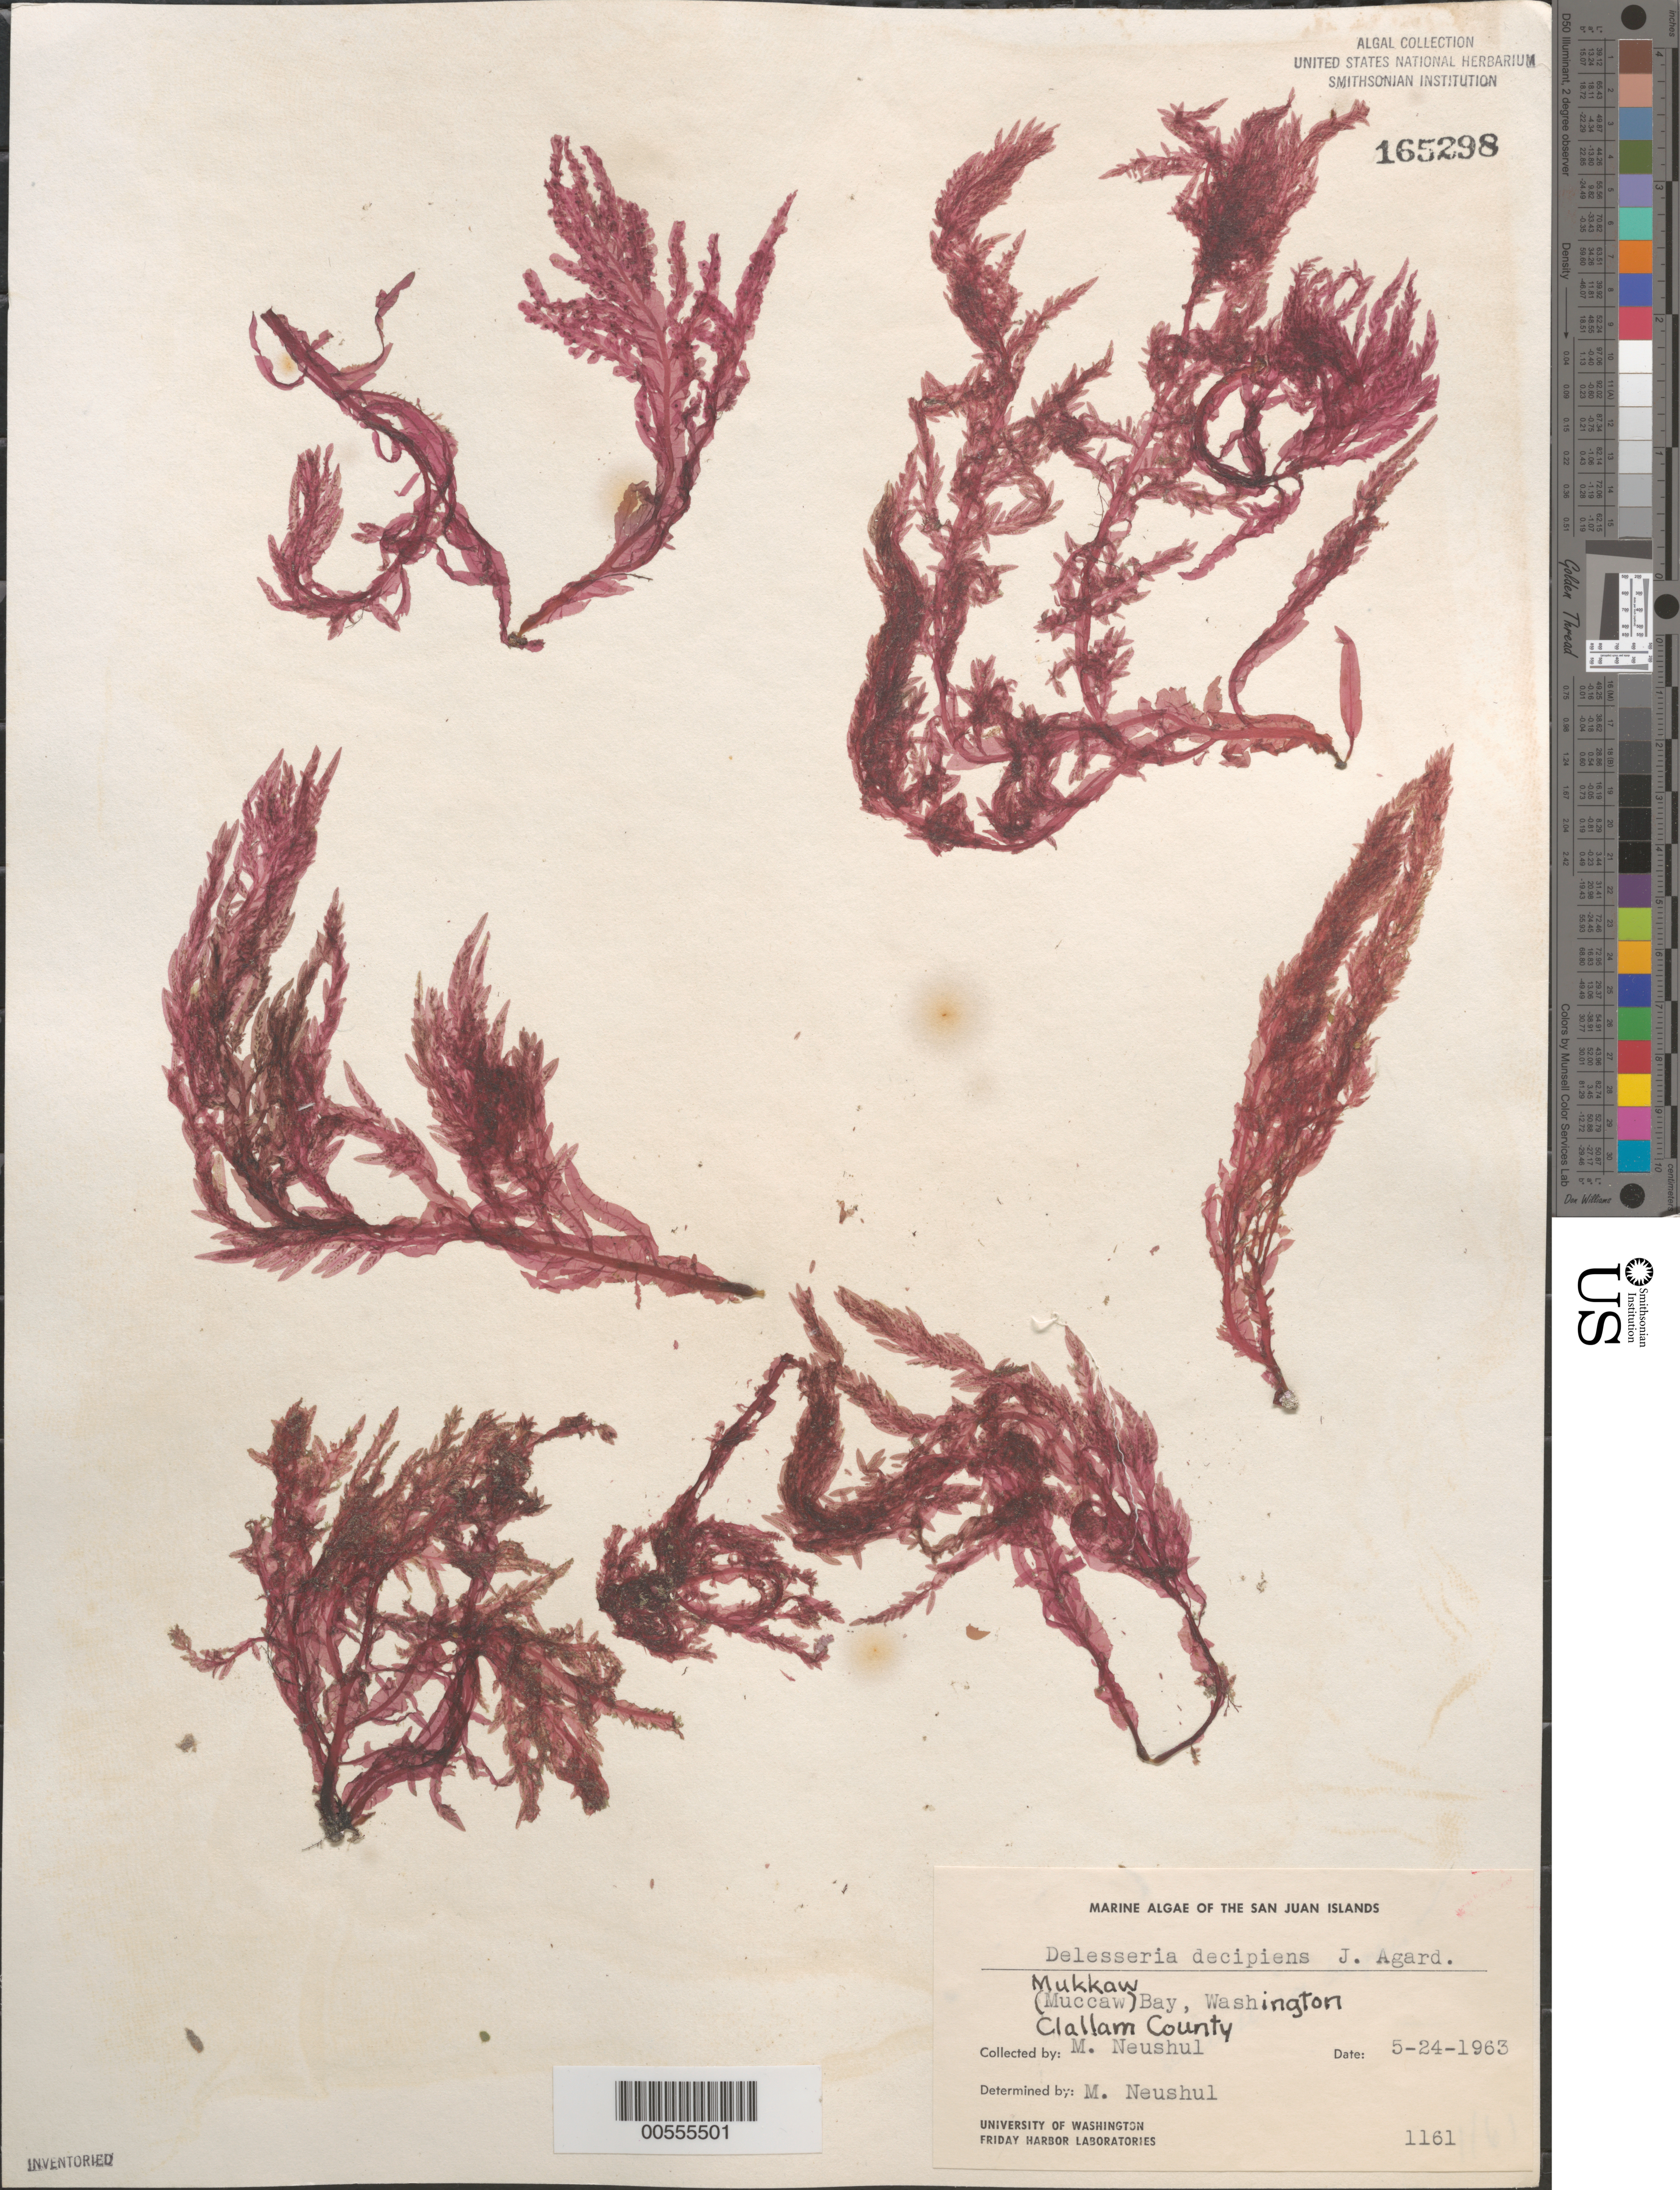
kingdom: Plantae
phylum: Rhodophyta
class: Florideophyceae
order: Ceramiales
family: Delesseriaceae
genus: Cumathamnion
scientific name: Cumathamnion decipiens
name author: (J. Agardh) M.J. Wynne & G.W. Saunders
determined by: Algae name updating Project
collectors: M. Neushul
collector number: Neushul 1161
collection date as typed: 24 May 1963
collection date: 1963-05-24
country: United States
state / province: Washington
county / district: Clallam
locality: Mukkaw Bay (Muccaw Bay)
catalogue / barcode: US 165298